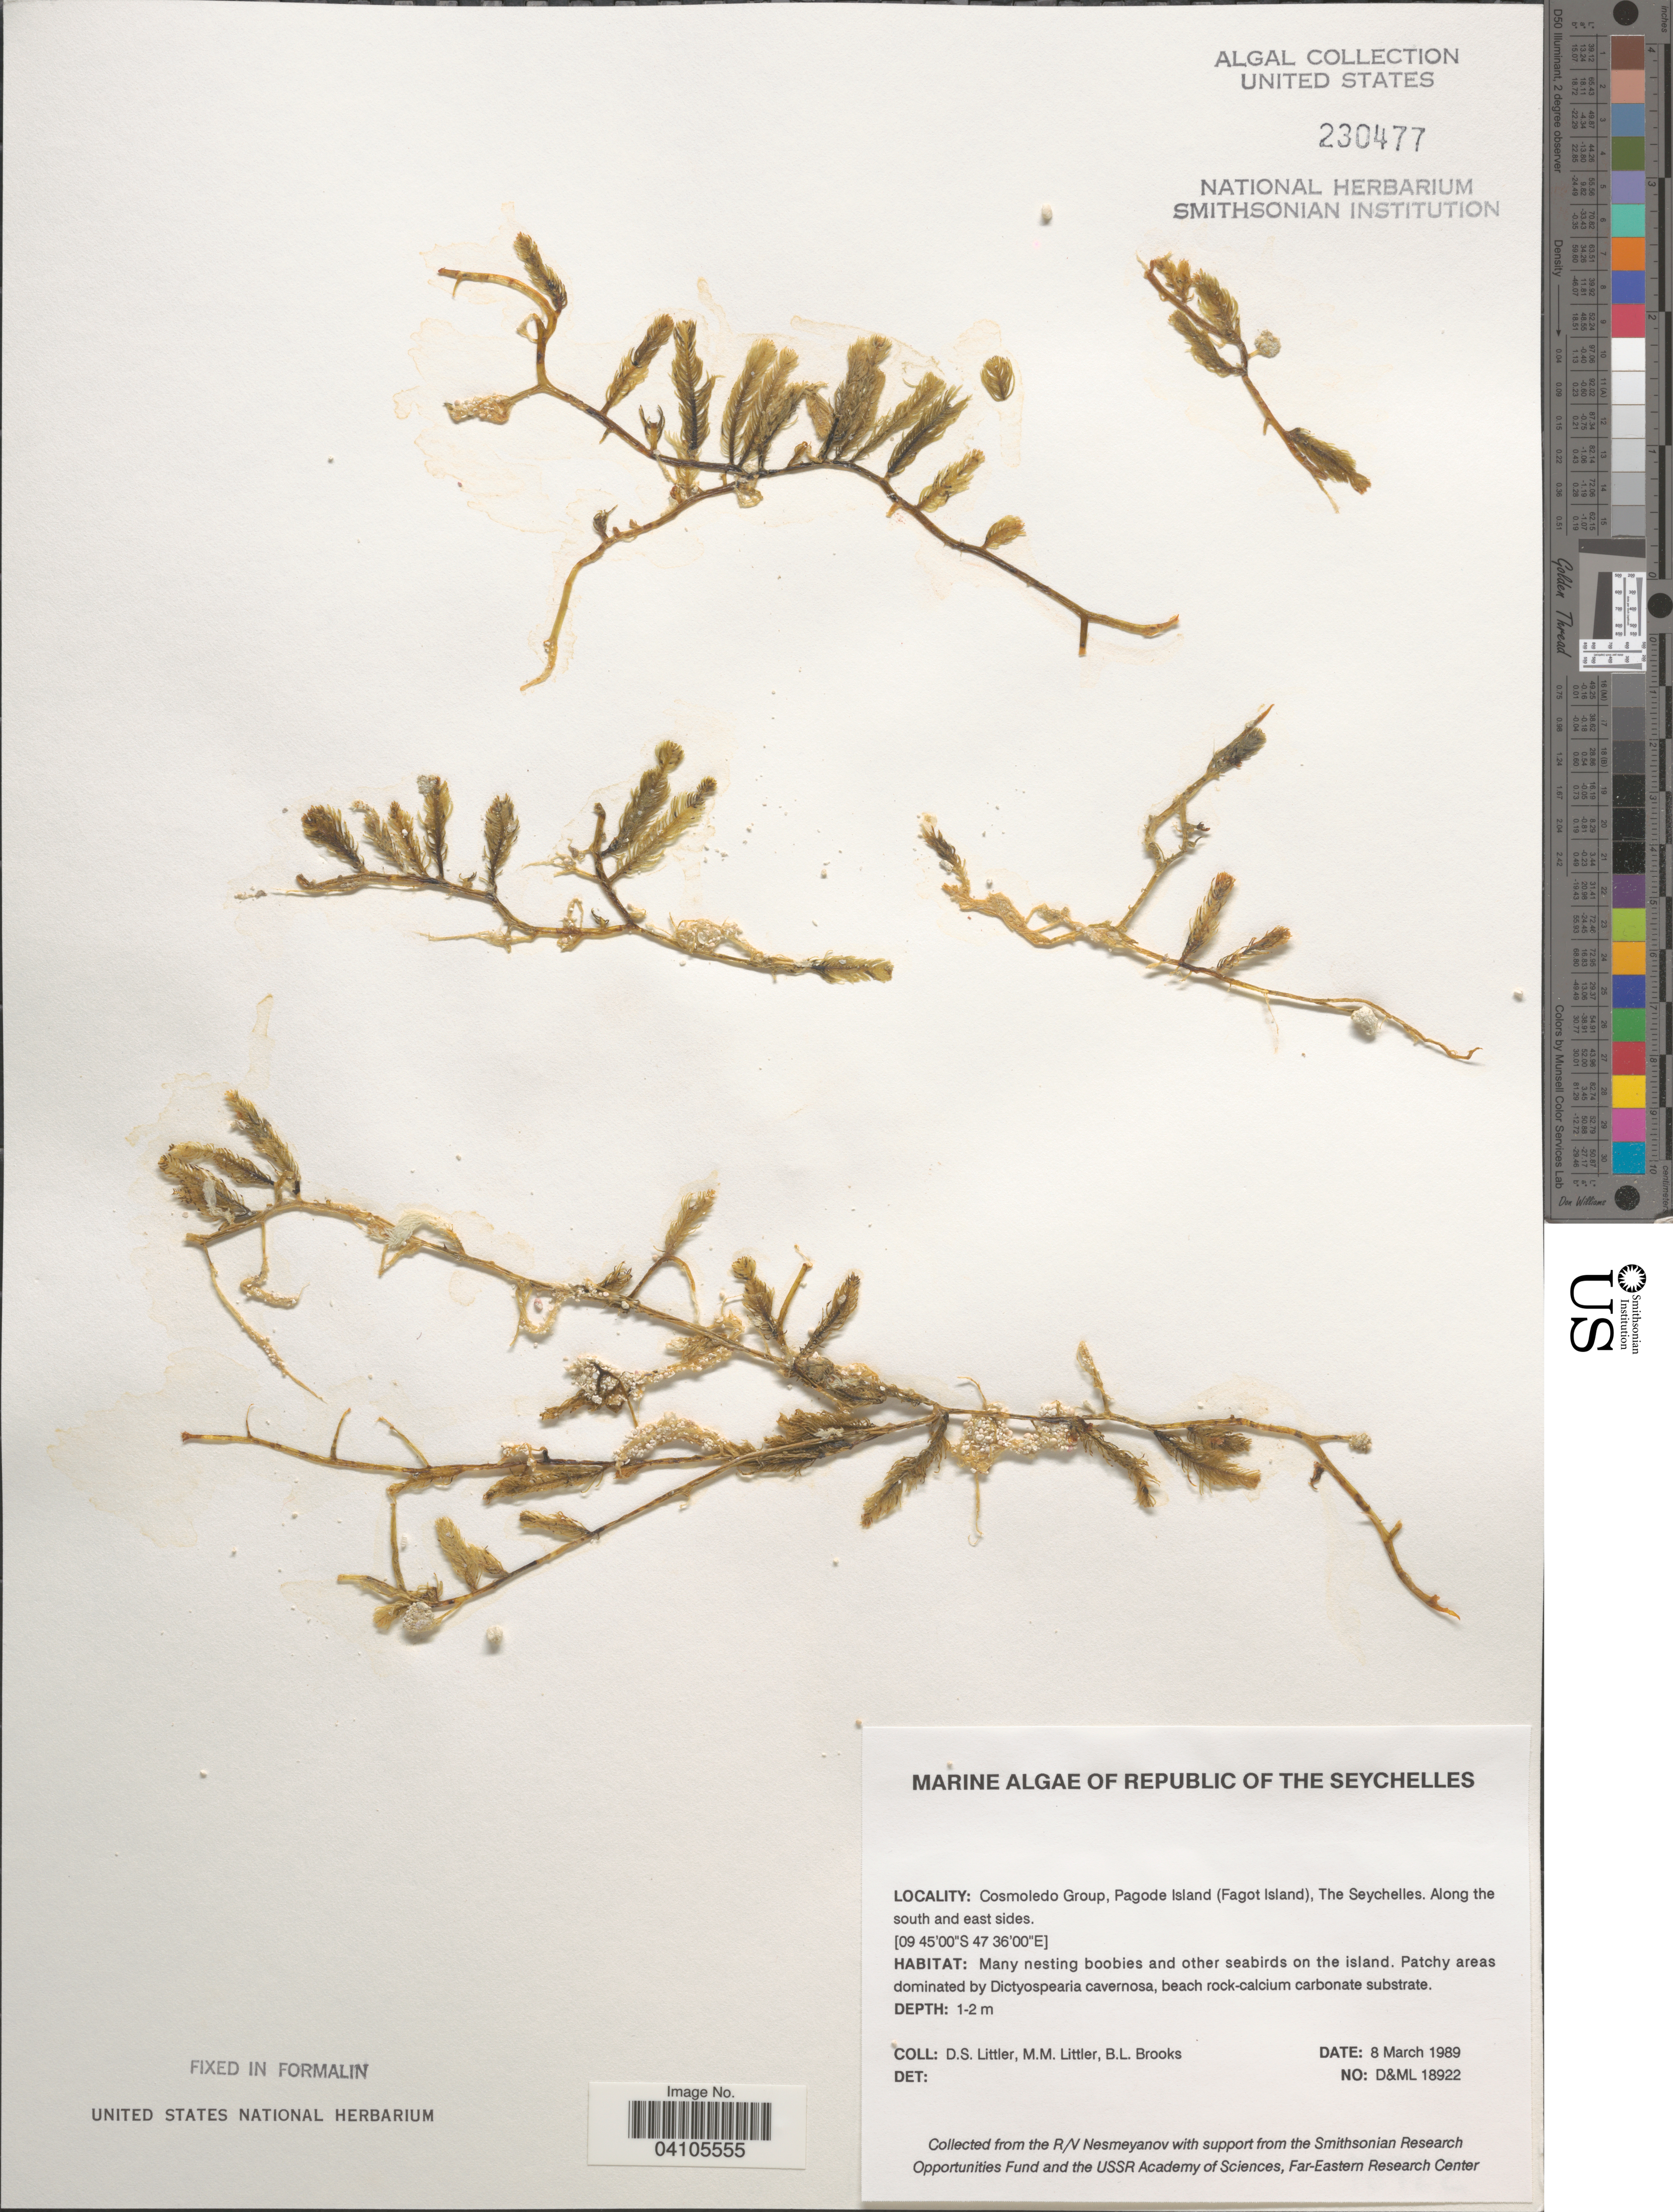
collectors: D. S. Littler & B. Brooks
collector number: D&ML 18922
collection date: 1989-03-08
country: Seychelles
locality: Cosmoledo Group, Pagode Island (Fagot Island). Along the south and east sides.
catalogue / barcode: US 230477